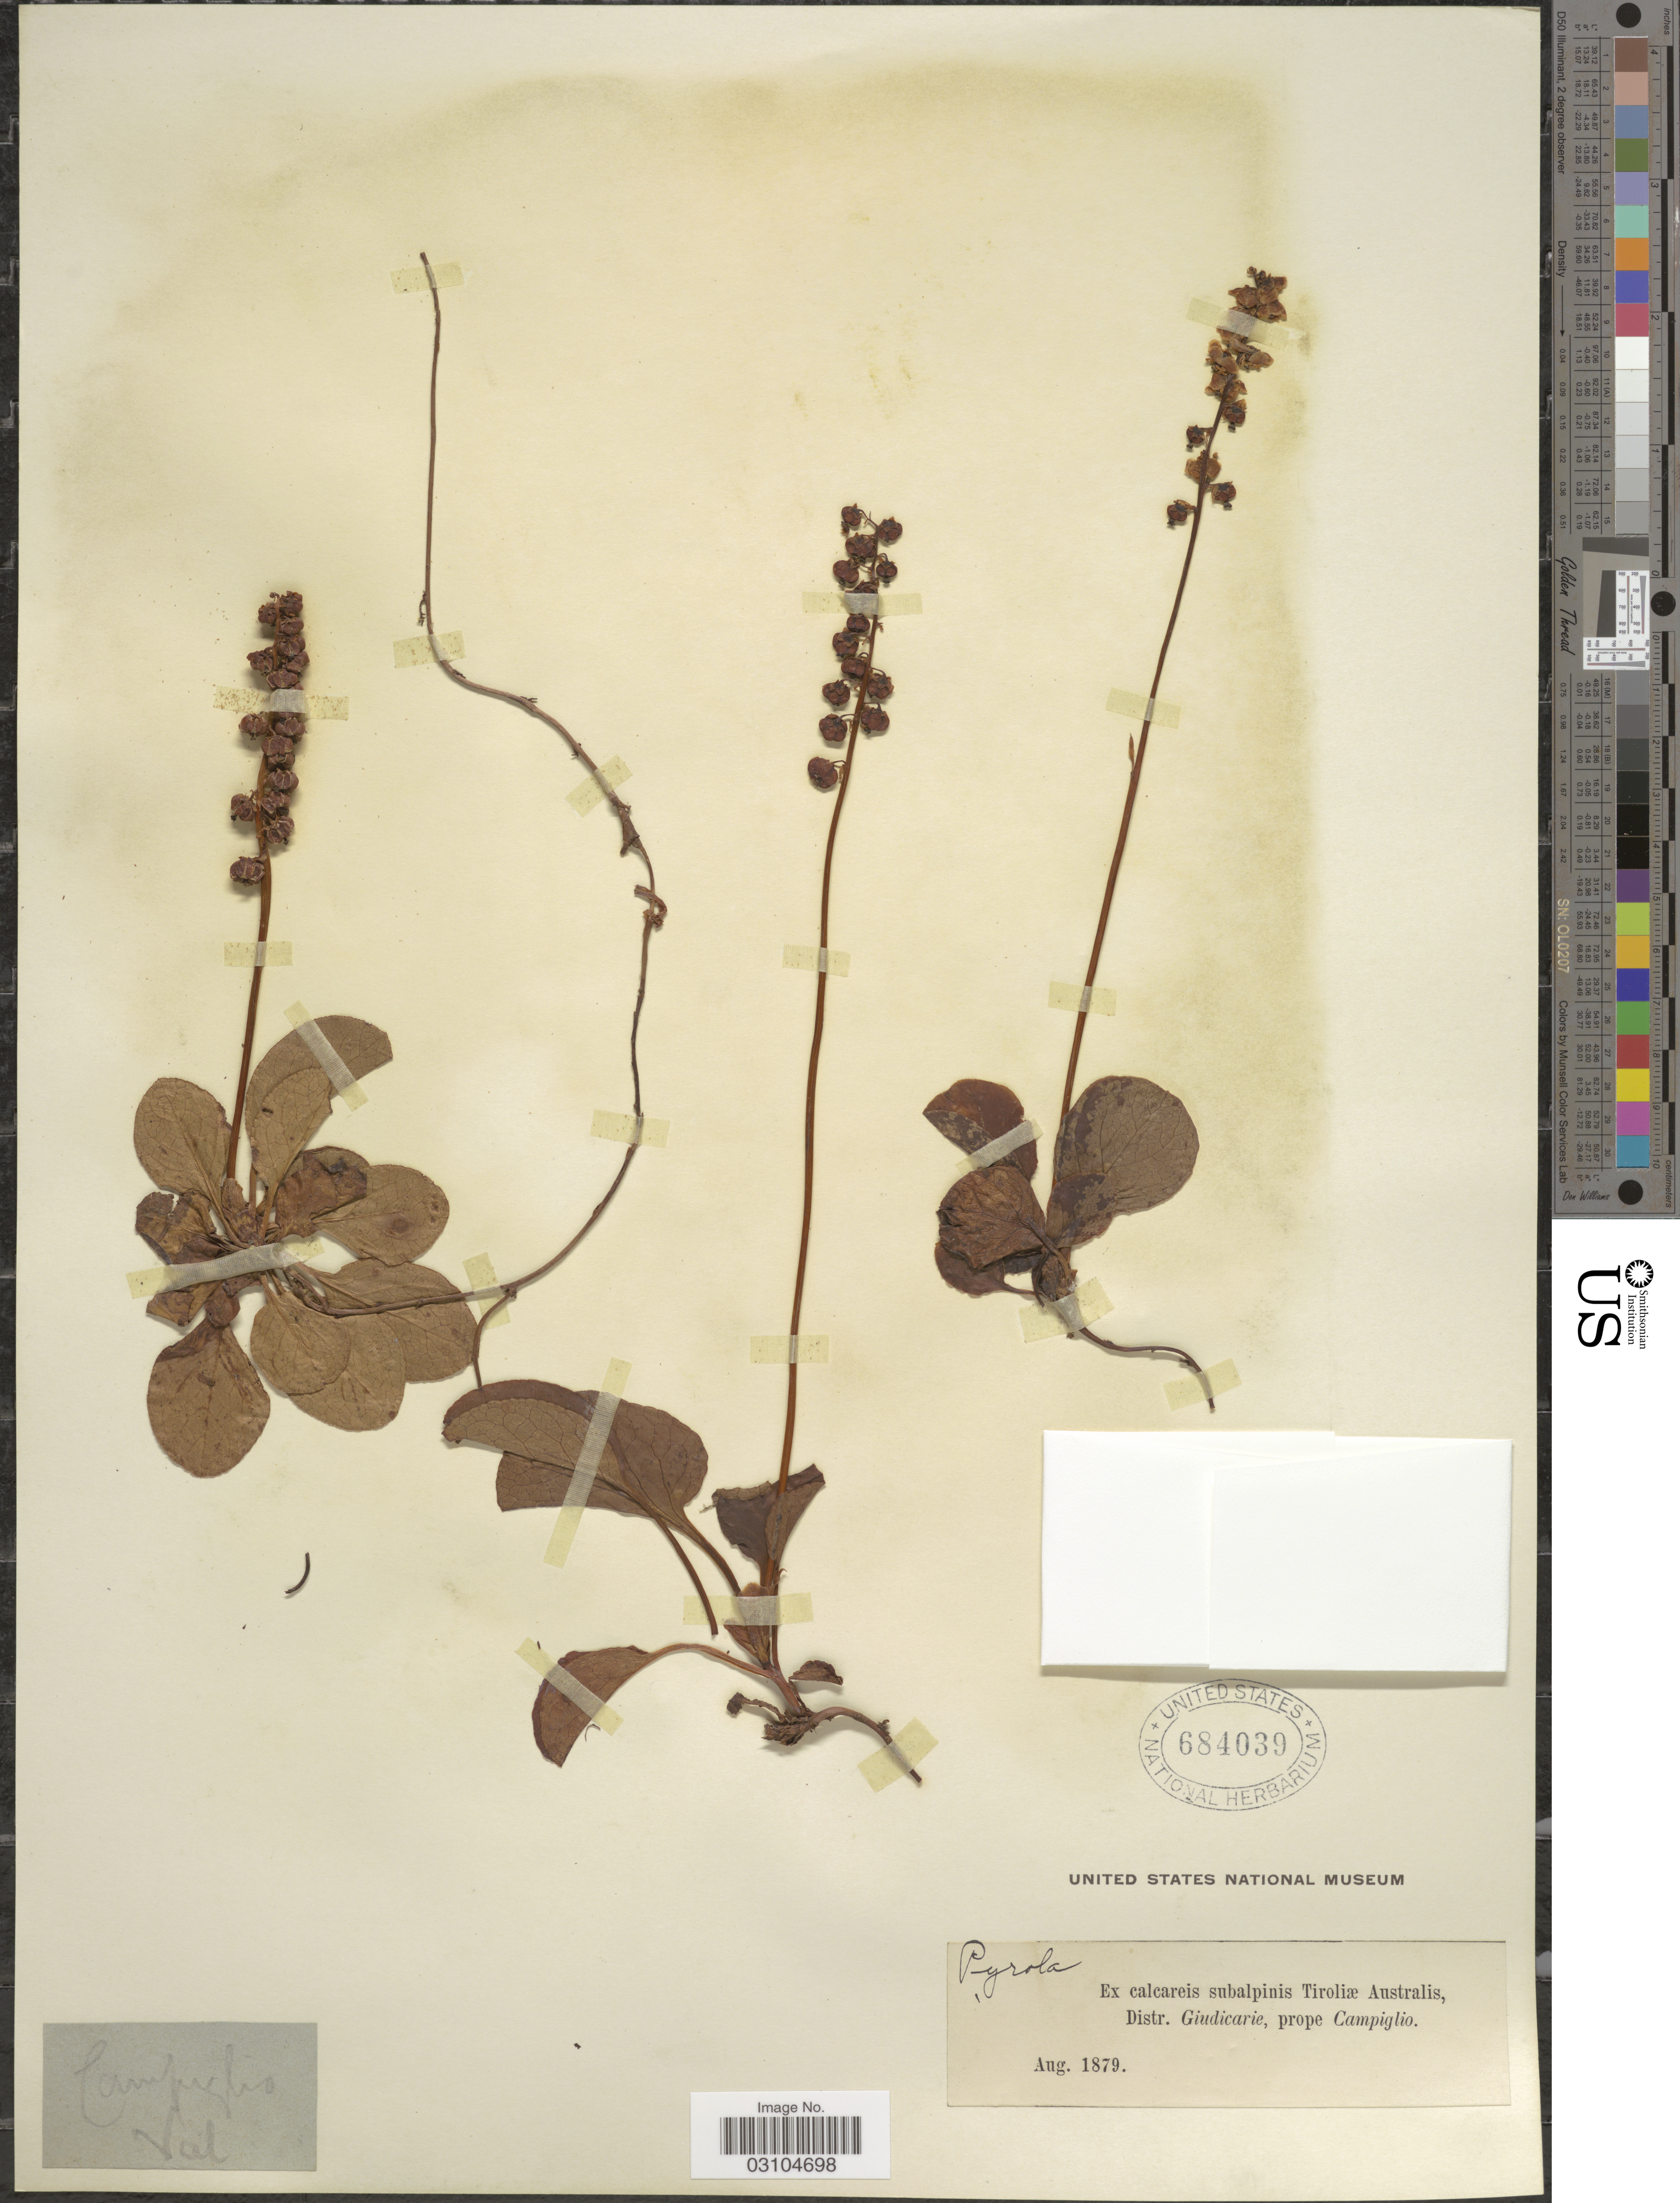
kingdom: Plantae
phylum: Tracheophyta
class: Magnoliopsida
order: Ericales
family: Ericaceae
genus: Pyrola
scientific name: Pyrola rotundifolia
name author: L.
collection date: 1879-08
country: Italy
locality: Ex calcareis subalpinis Tiroliæ Australis, Distr. Giudicarie, prope Campiglio.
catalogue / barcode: US 684039